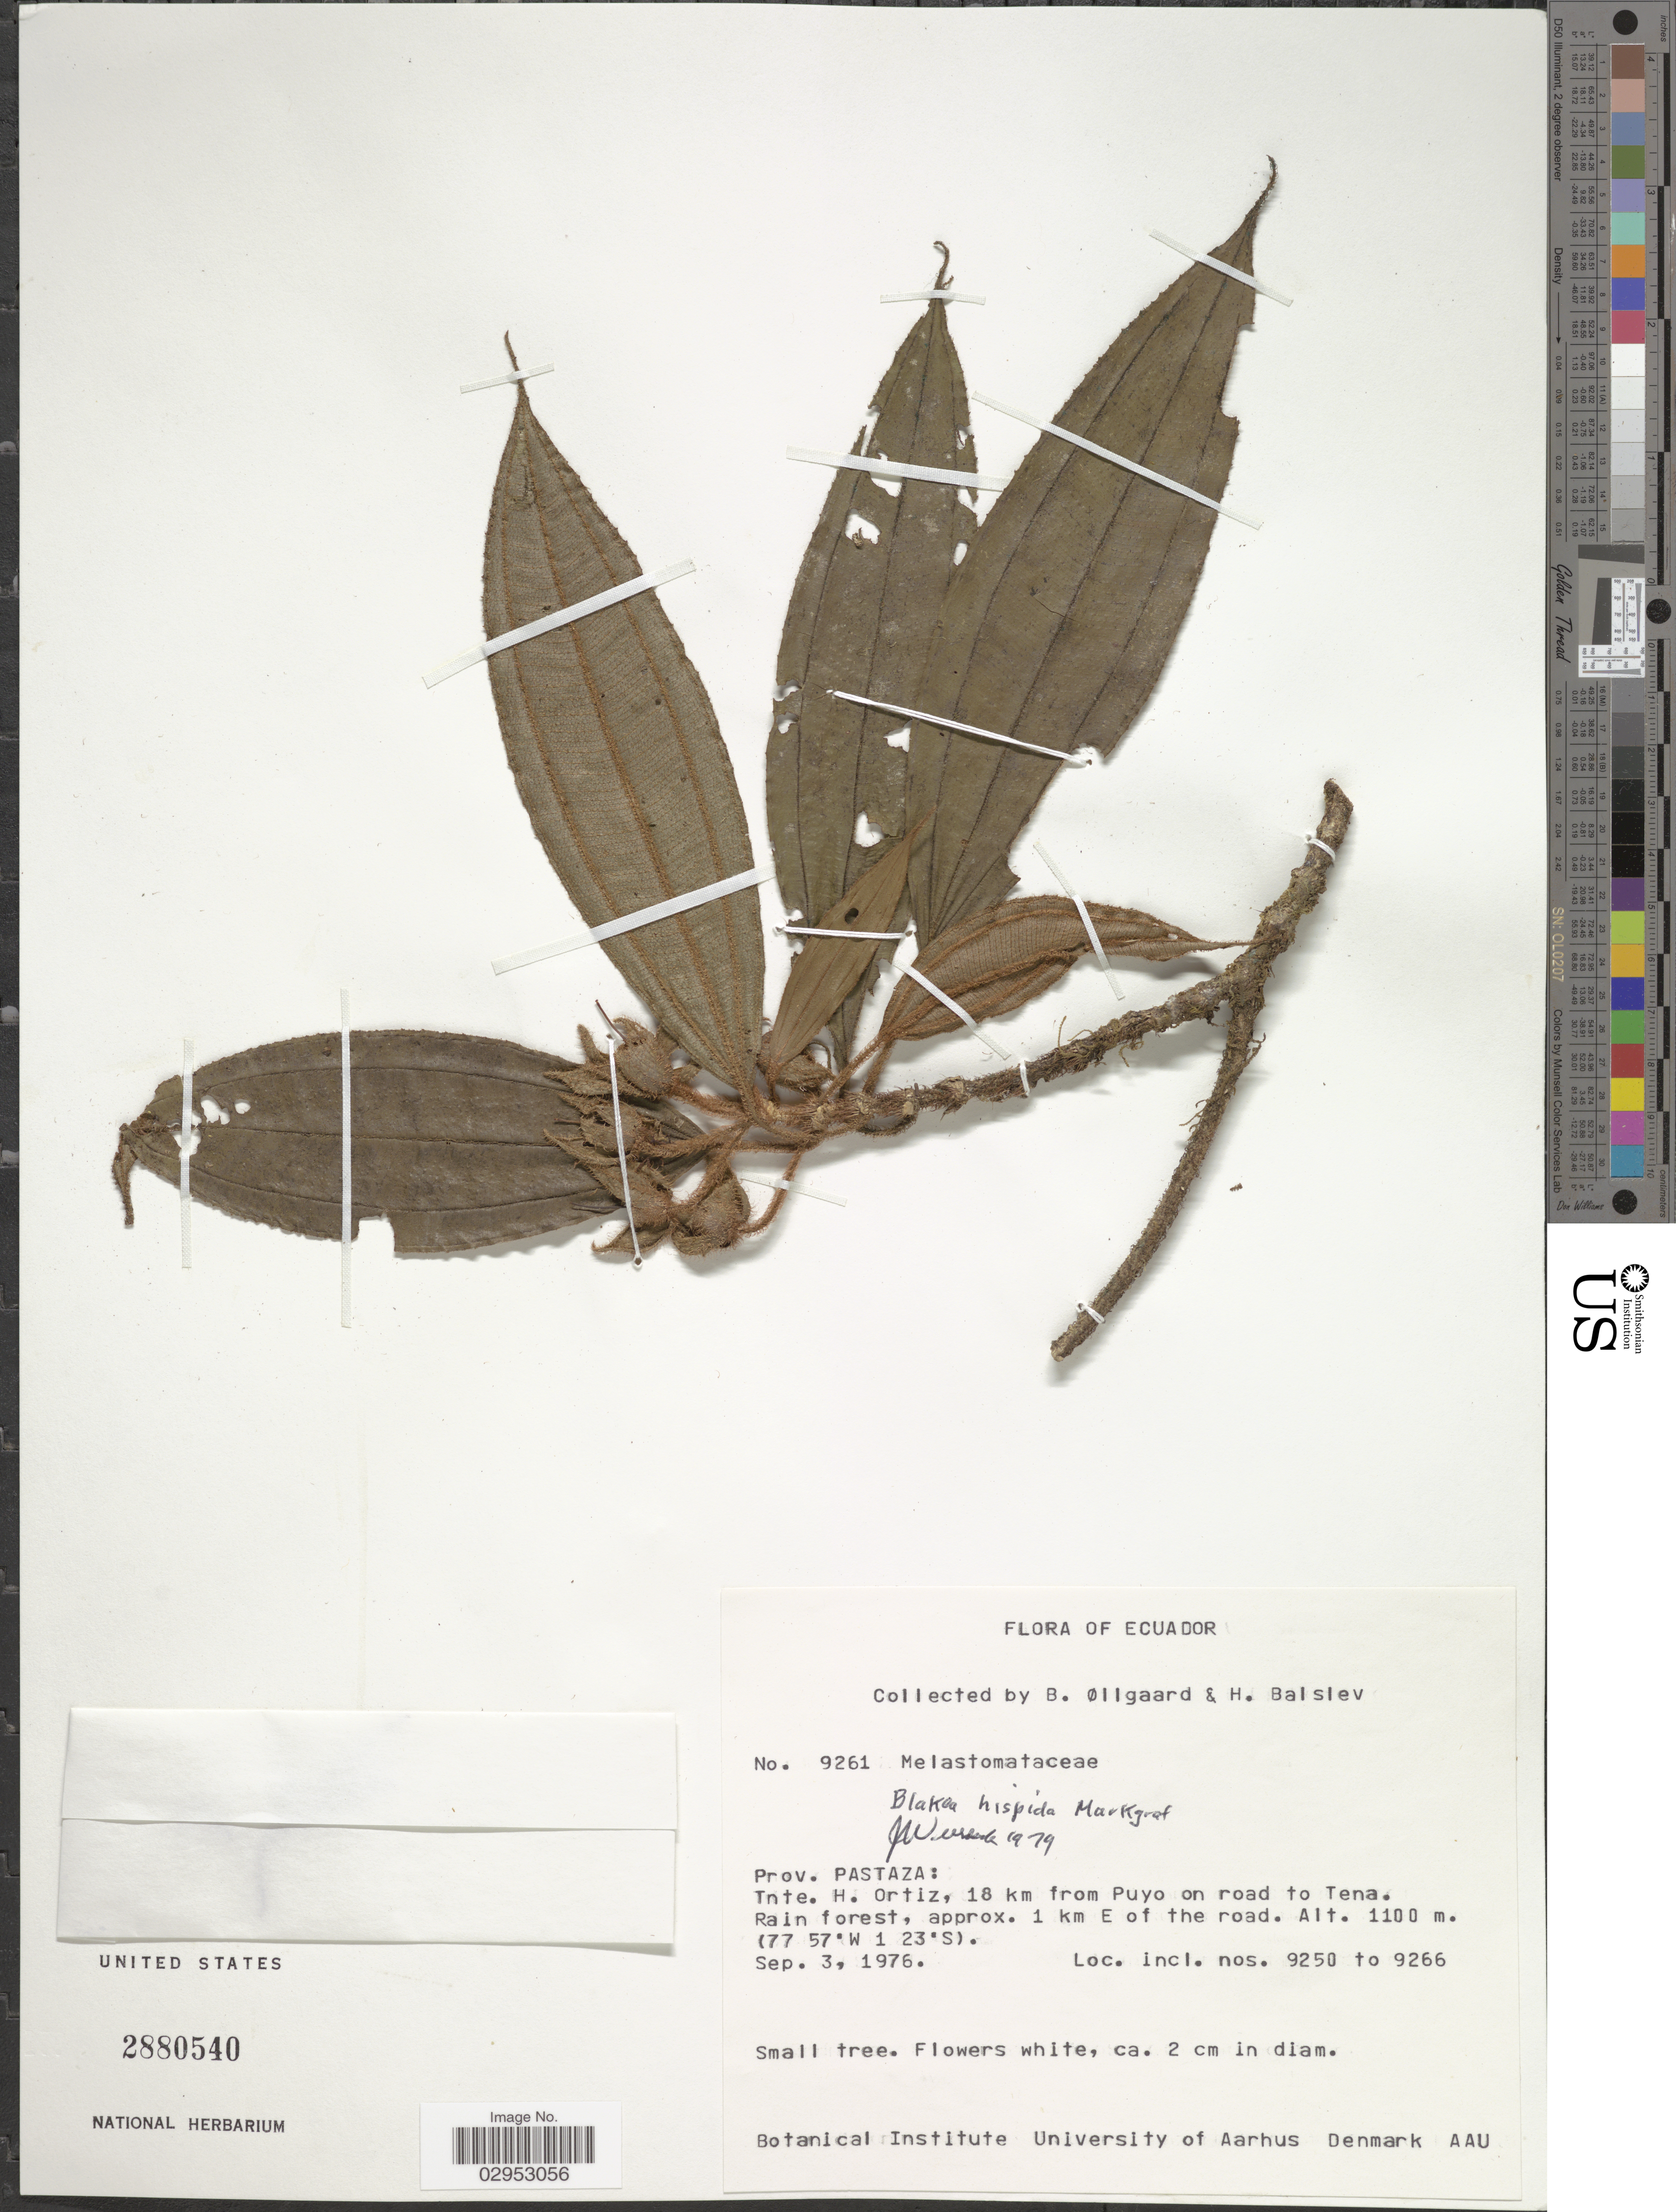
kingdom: Plantae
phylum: Tracheophyta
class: Magnoliopsida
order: Myrtales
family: Melastomataceae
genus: Blakea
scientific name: Blakea hispida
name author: Markgr.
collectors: B. Øllgaard & H. Balslev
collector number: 9261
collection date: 1976-09-03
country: Ecuador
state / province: Pastaza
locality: Inte. H. Ortiz, 18 km from Puyo on road to Tena. rain forest, approx. 1 km E of the road.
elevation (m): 1100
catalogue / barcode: US 2880540